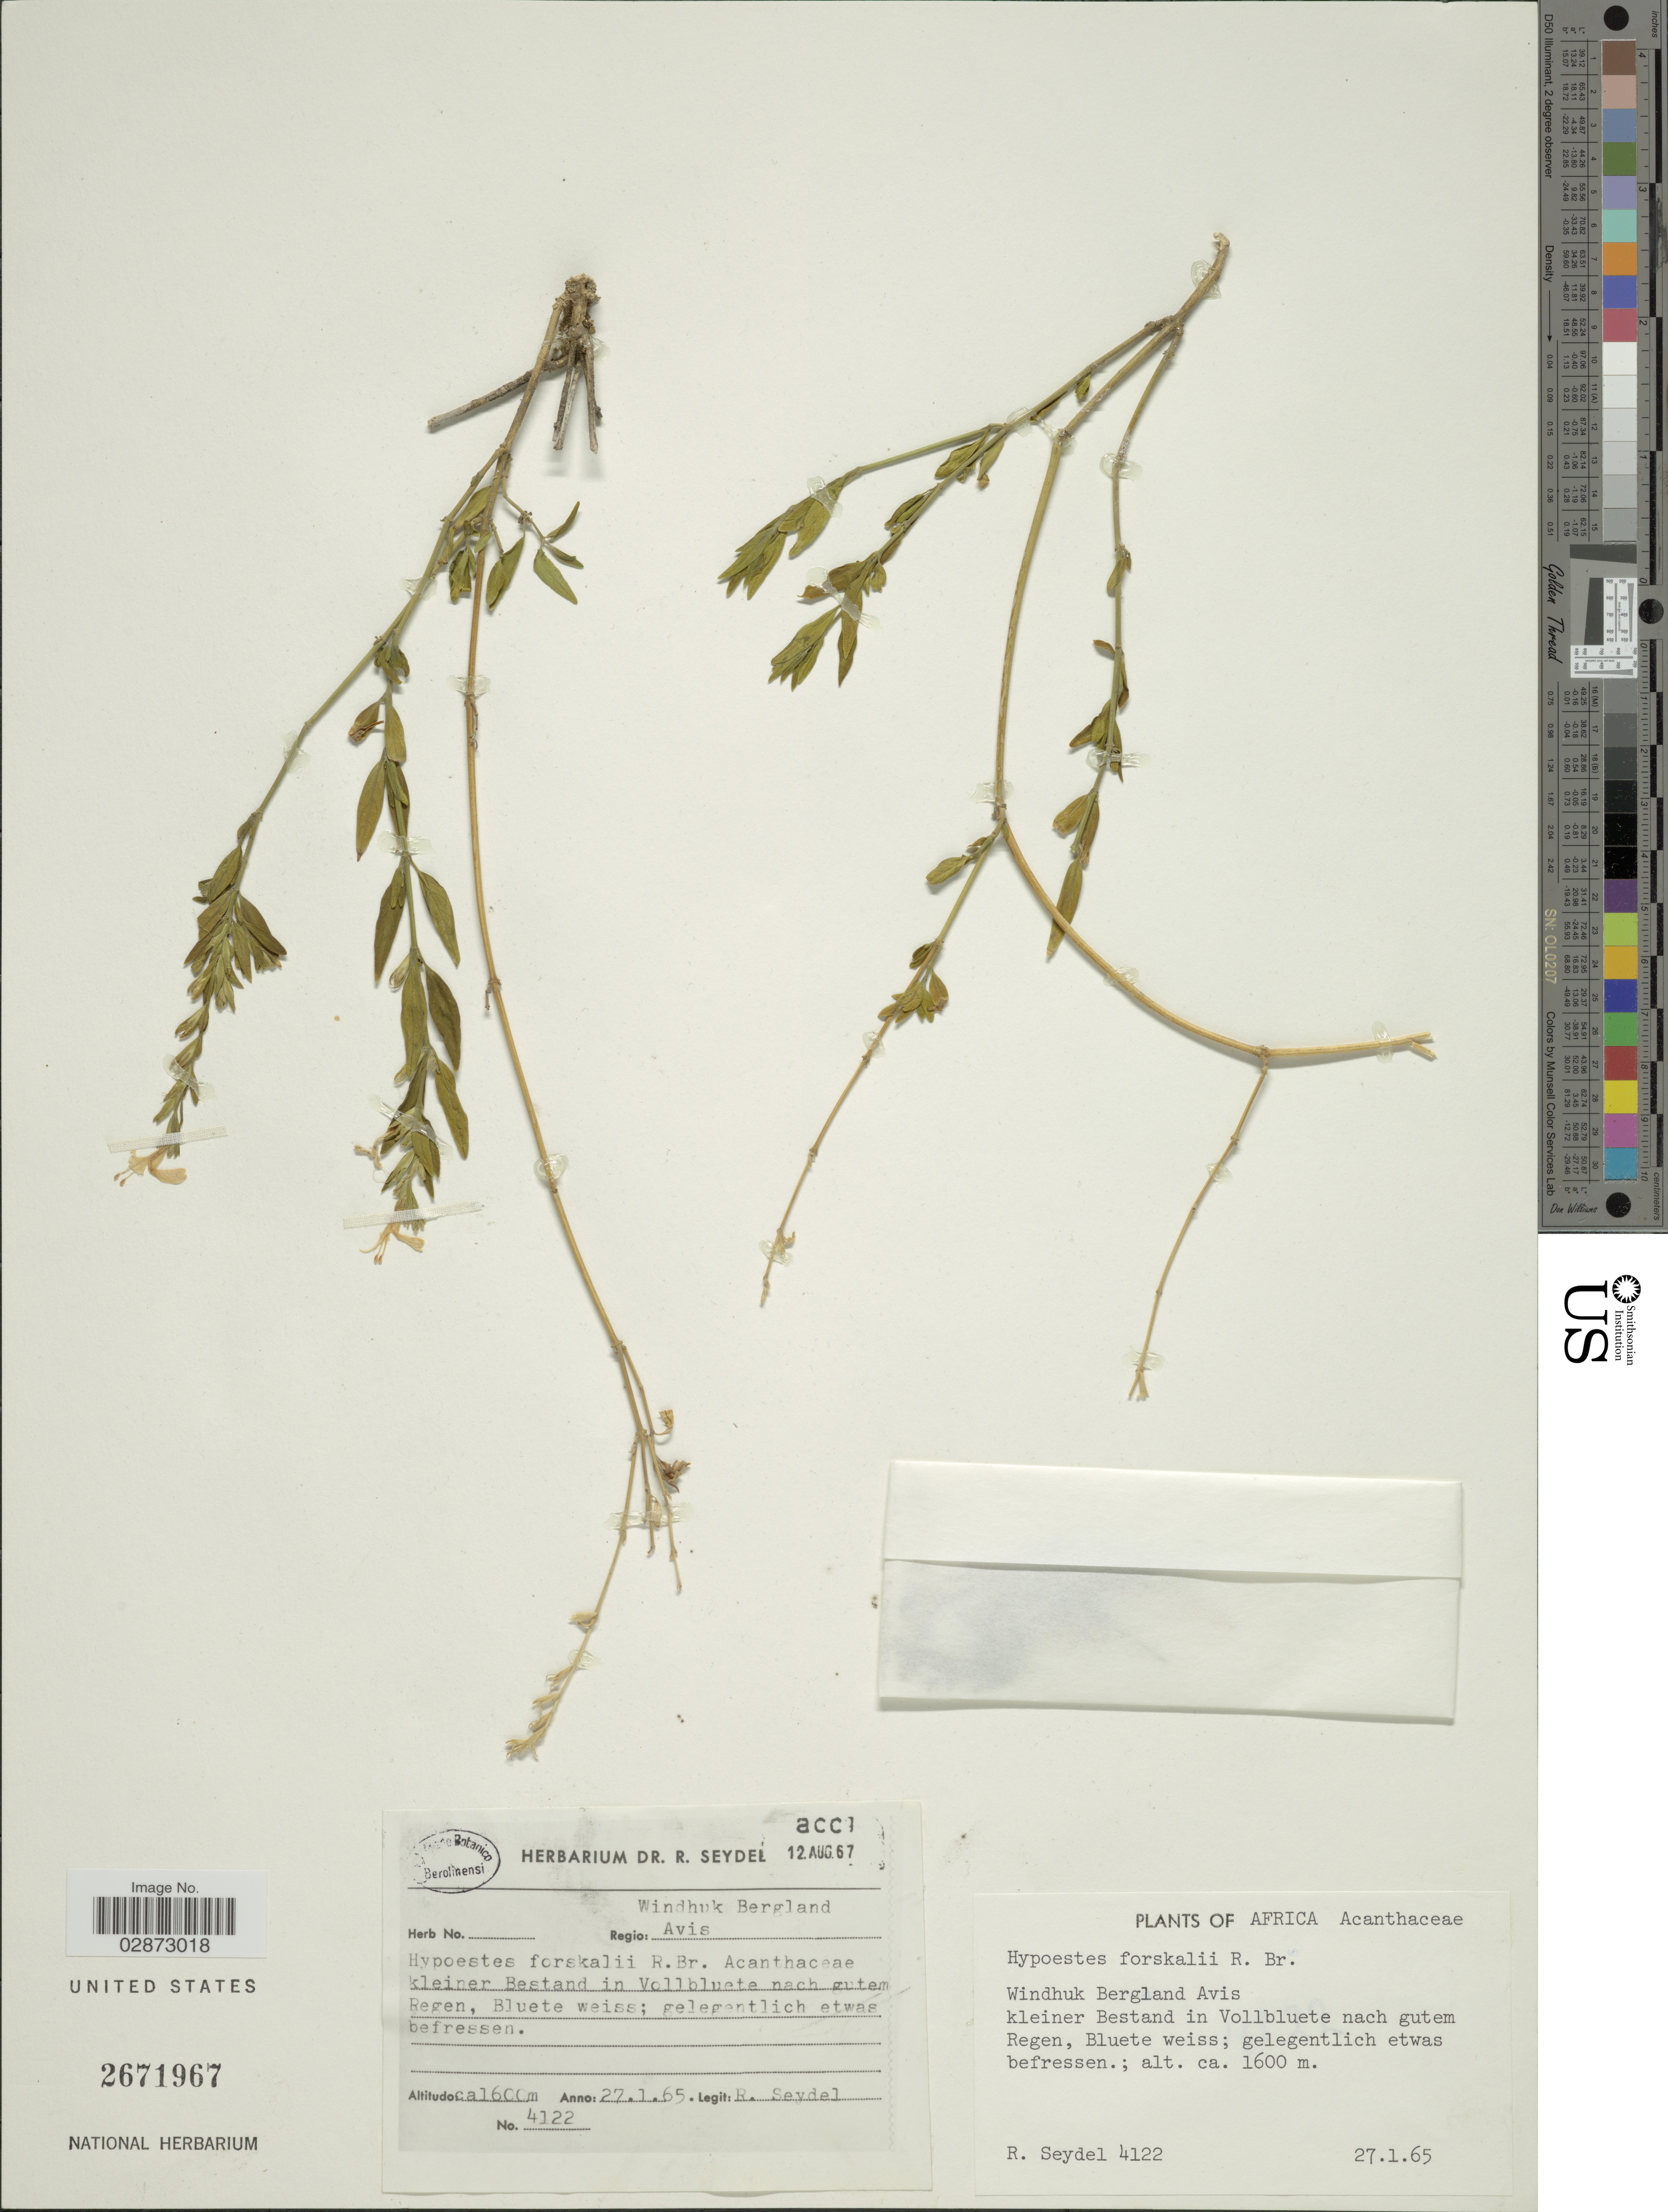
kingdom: Plantae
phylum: Tracheophyta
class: Magnoliopsida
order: Lamiales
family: Acanthaceae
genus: Hypoestes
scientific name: Hypoestes forsskaolii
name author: (Vahl) R. Br.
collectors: R. Seydel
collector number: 4122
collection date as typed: Transcribed d/m/y: 27/1/65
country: Namibia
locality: Afrika. Windhuk Bergland Avis.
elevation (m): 1600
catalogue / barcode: US 2671967